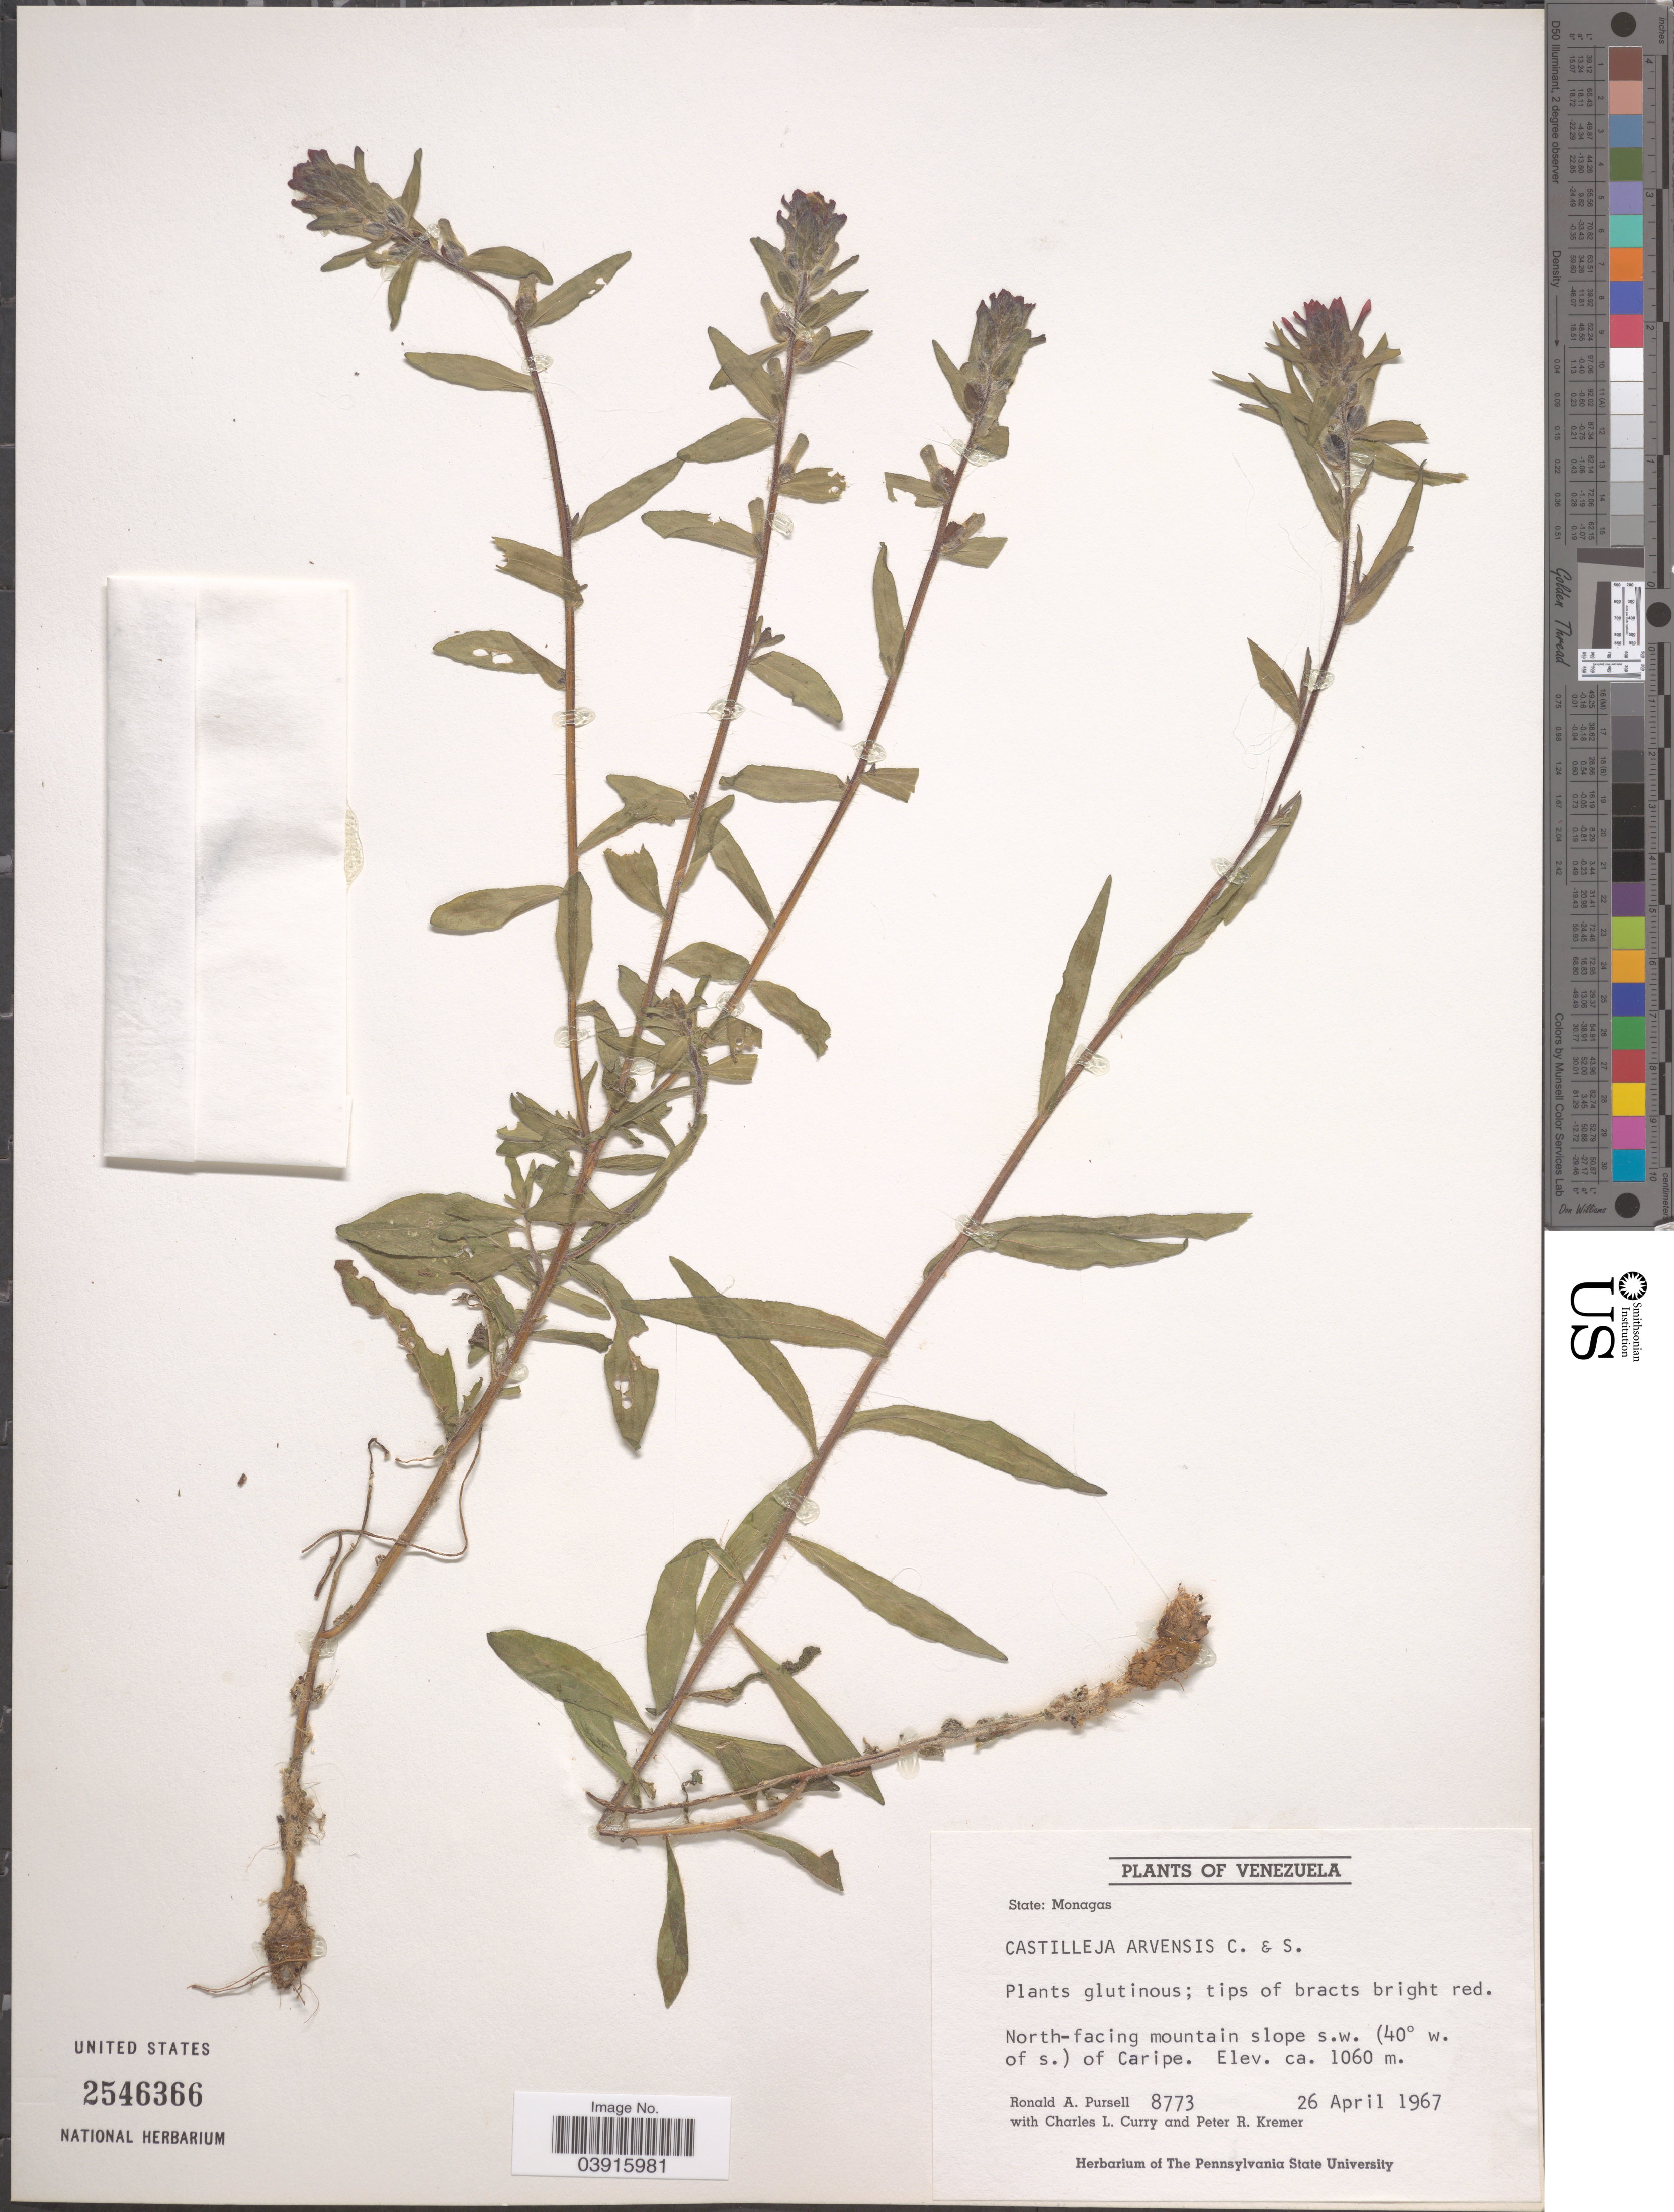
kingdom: Plantae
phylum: Tracheophyta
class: Magnoliopsida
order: Lamiales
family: Orobanchaceae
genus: Castilleja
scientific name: Castilleja communis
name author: Benth.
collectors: R. A. Pursell, C. L. Curry & P. Kremer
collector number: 8773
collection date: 1967-04-26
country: Venezuela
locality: North-facing mountain slope s.w. (40° w. of s.) of Caripe.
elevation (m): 1060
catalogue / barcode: US 2546366